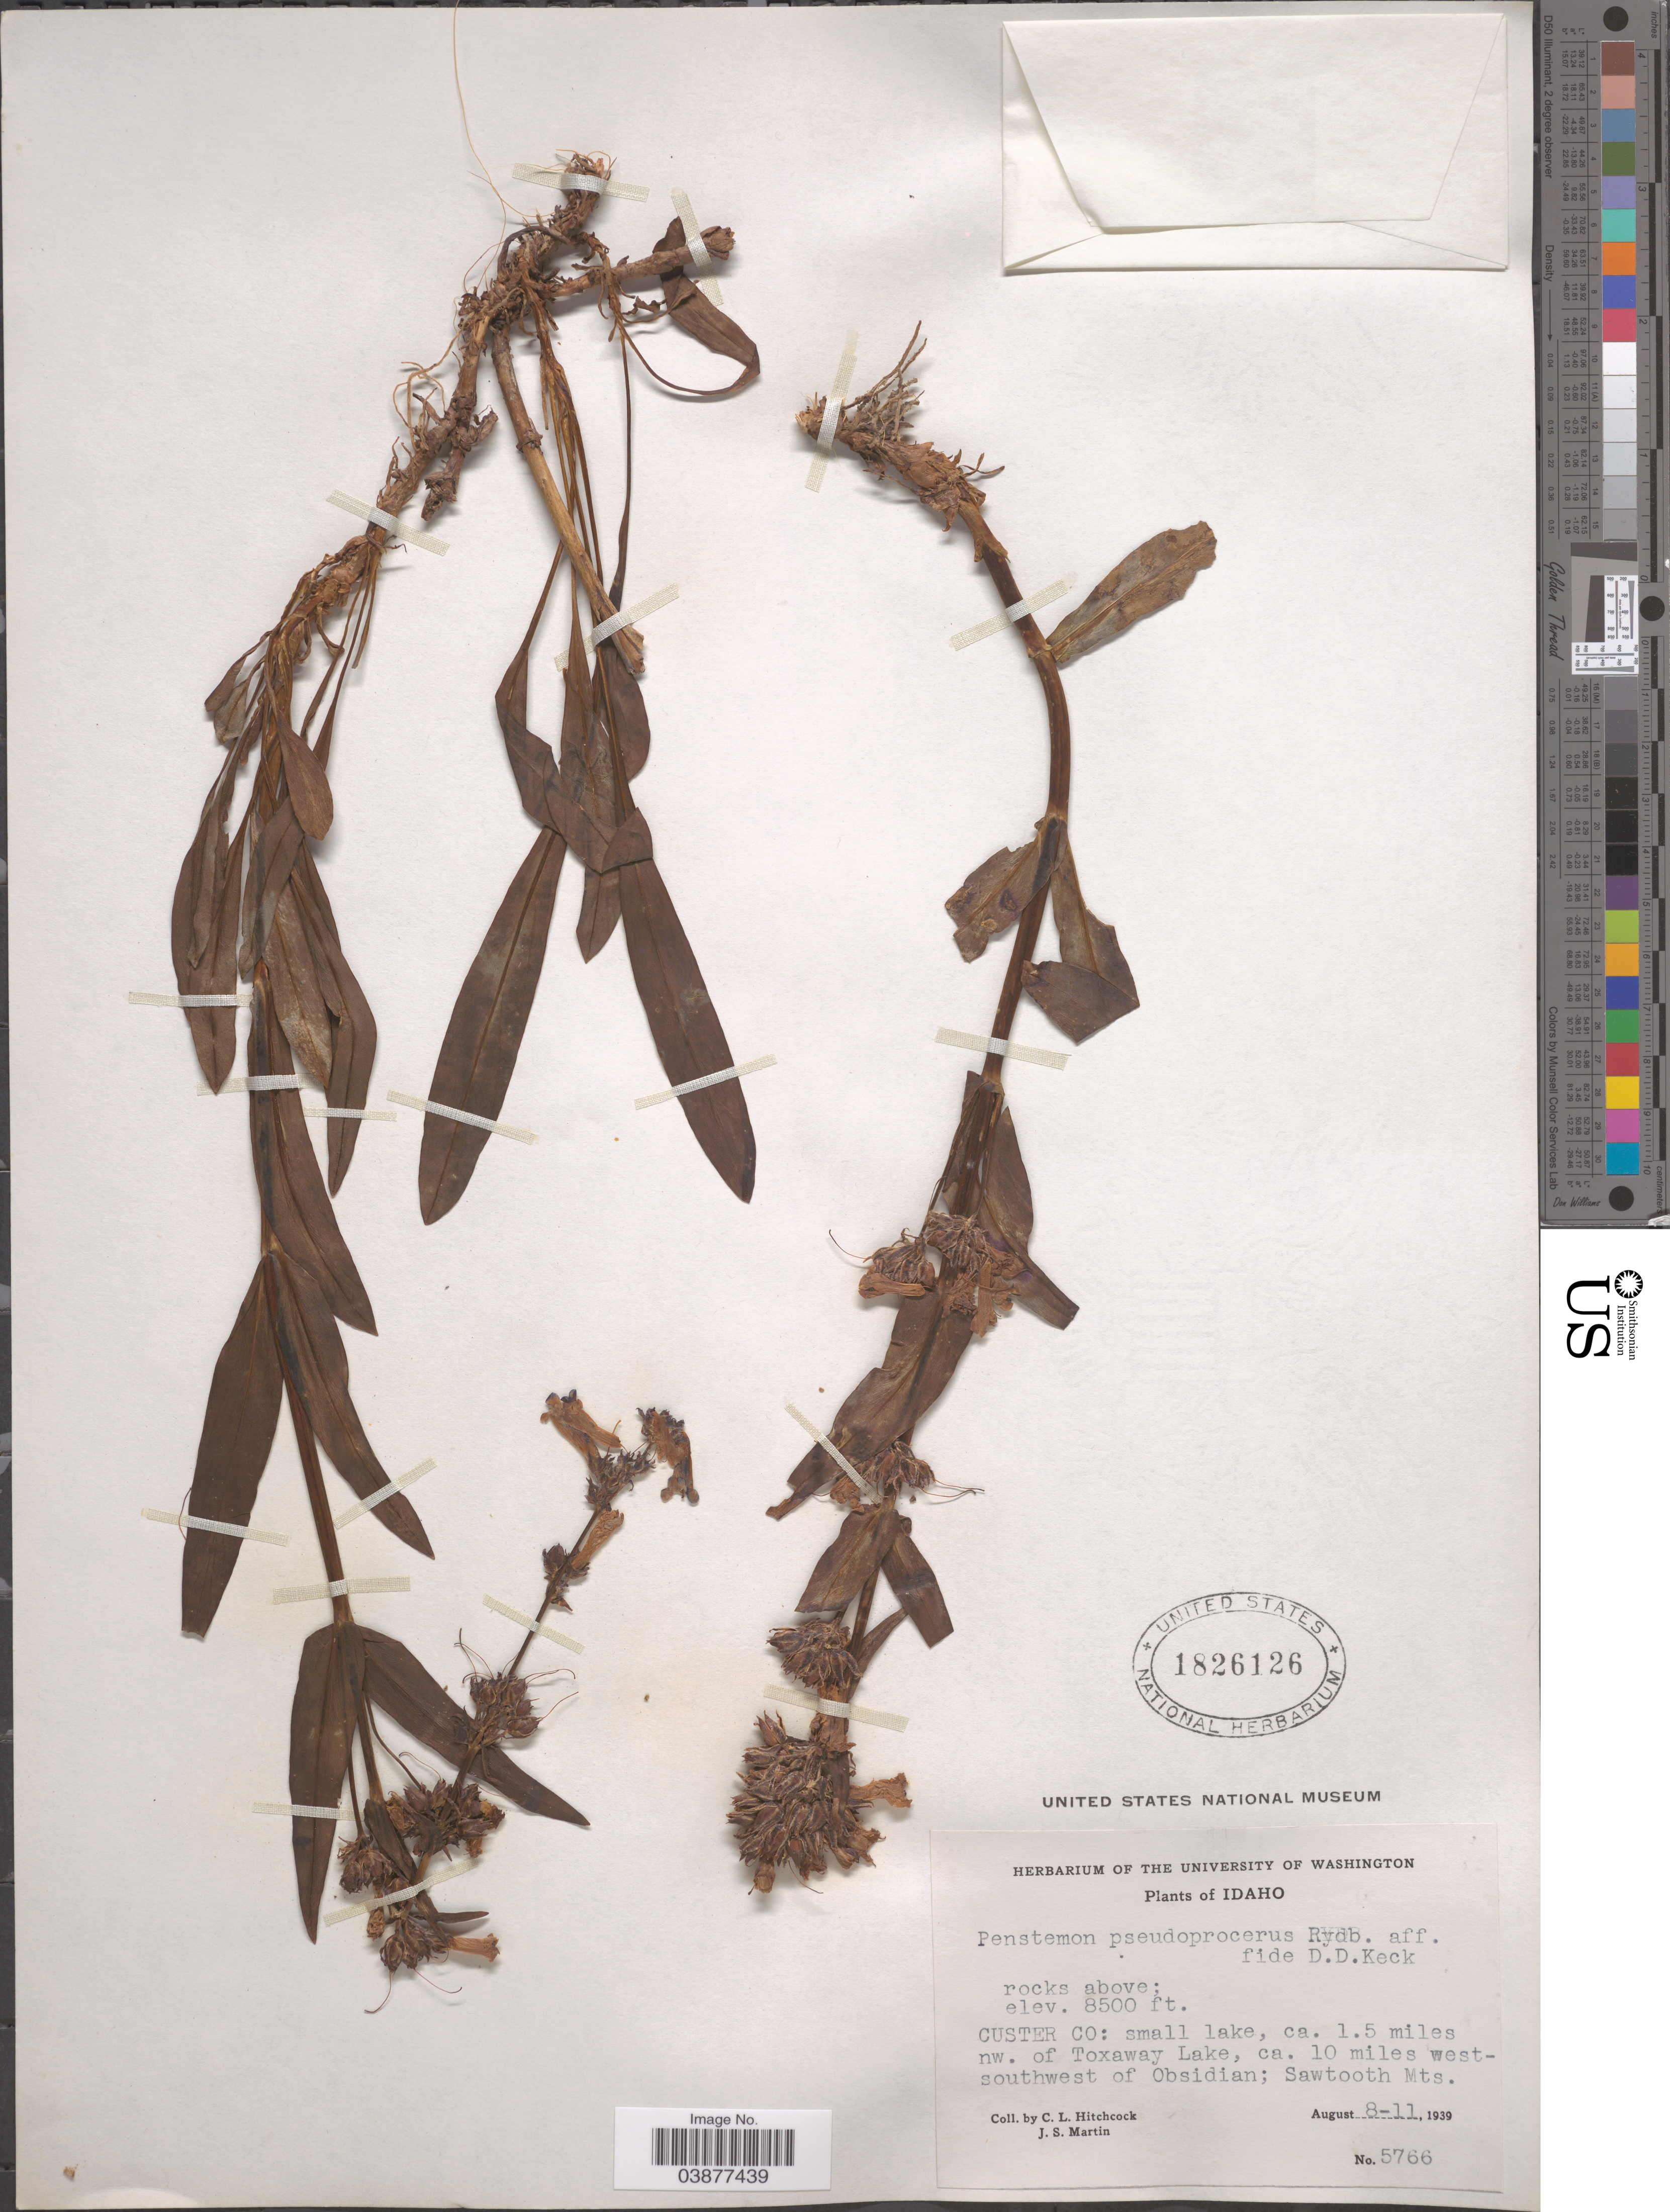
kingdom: Plantae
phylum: Tracheophyta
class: Magnoliopsida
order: Lamiales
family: Plantaginaceae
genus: Penstemon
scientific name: Penstemon pseudoprocerus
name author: Rydb.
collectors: C. L. Hitchcock & J. S. Martin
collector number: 5766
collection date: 1939-08-08/1939-08-11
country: United States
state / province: Idaho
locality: Custer Co: small lake, ca. 1.5 miles nw. of Toxaway Lake, ca. 10 miles west-southwest of Obsidian; Sawtooth Mts.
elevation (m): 2591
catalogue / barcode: US 1826126